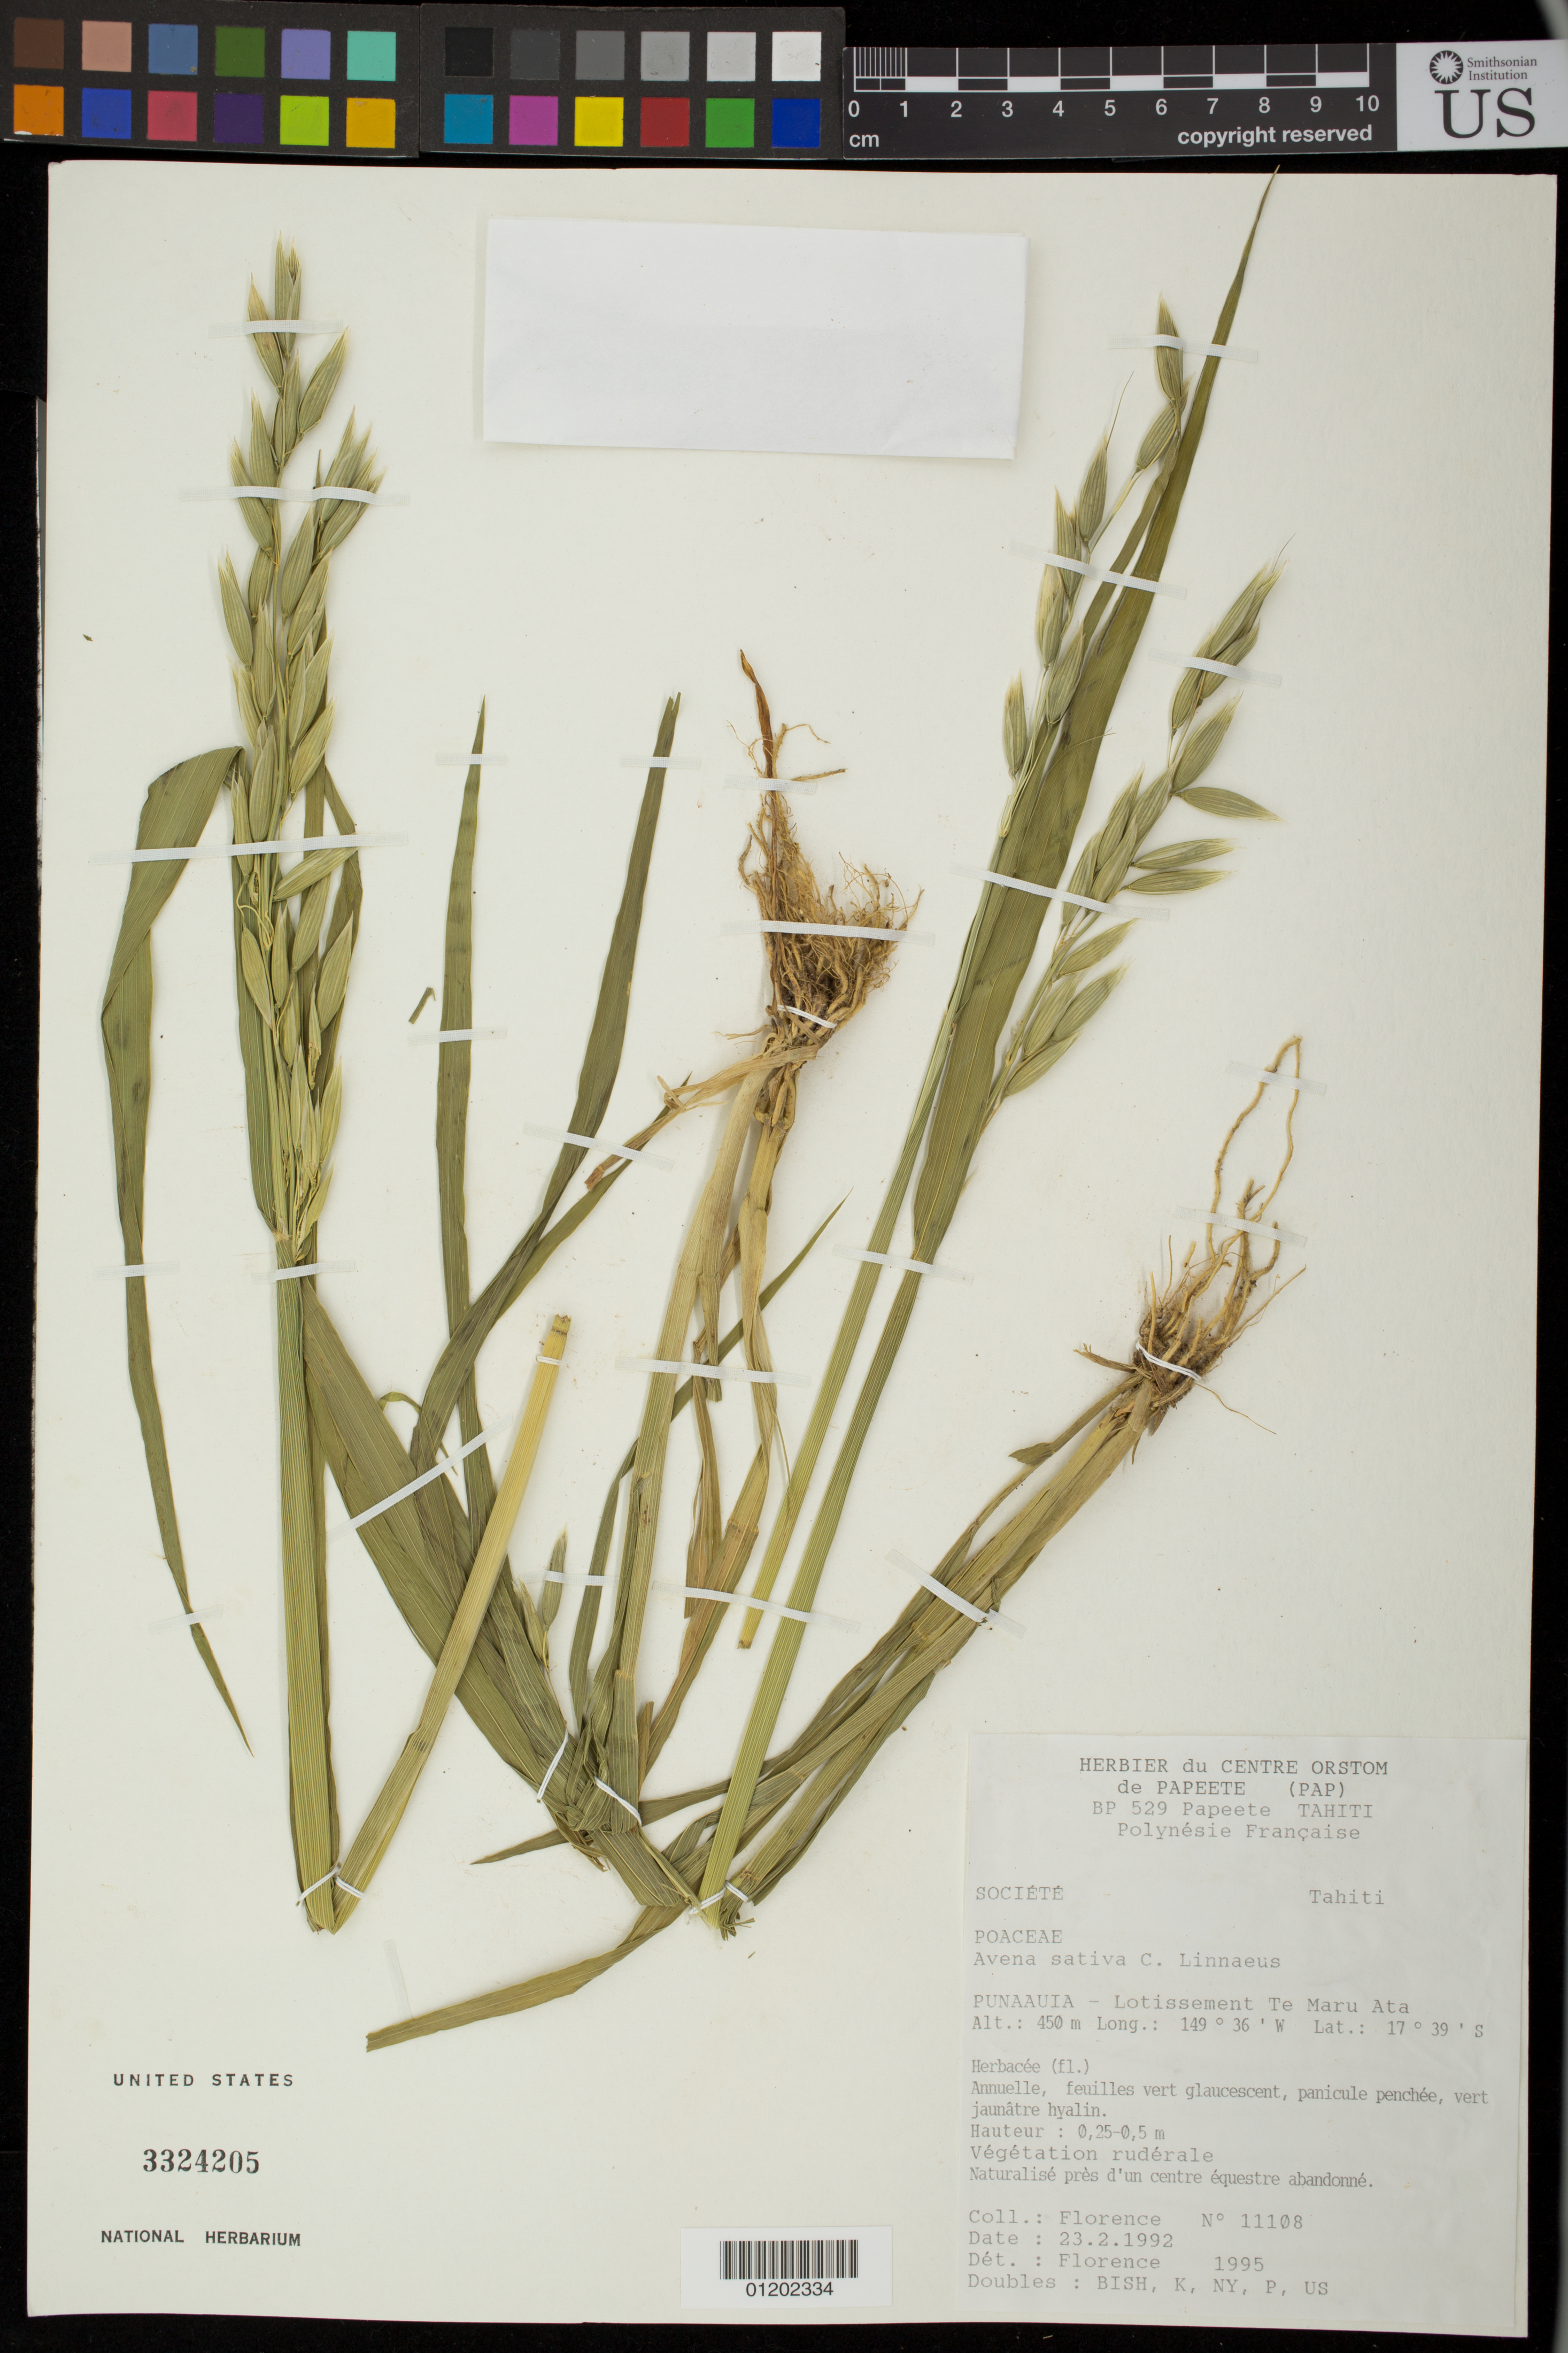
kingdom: Plantae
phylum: Tracheophyta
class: Liliopsida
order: Poales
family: Poaceae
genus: Avena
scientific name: Avena sativa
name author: L.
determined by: Florence, J.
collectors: J. Florence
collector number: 11108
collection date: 1992-02-23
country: French Polynesia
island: Tahiti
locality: Punaauia - Lotissement Te Maru Ata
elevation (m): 450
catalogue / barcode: US 3324205